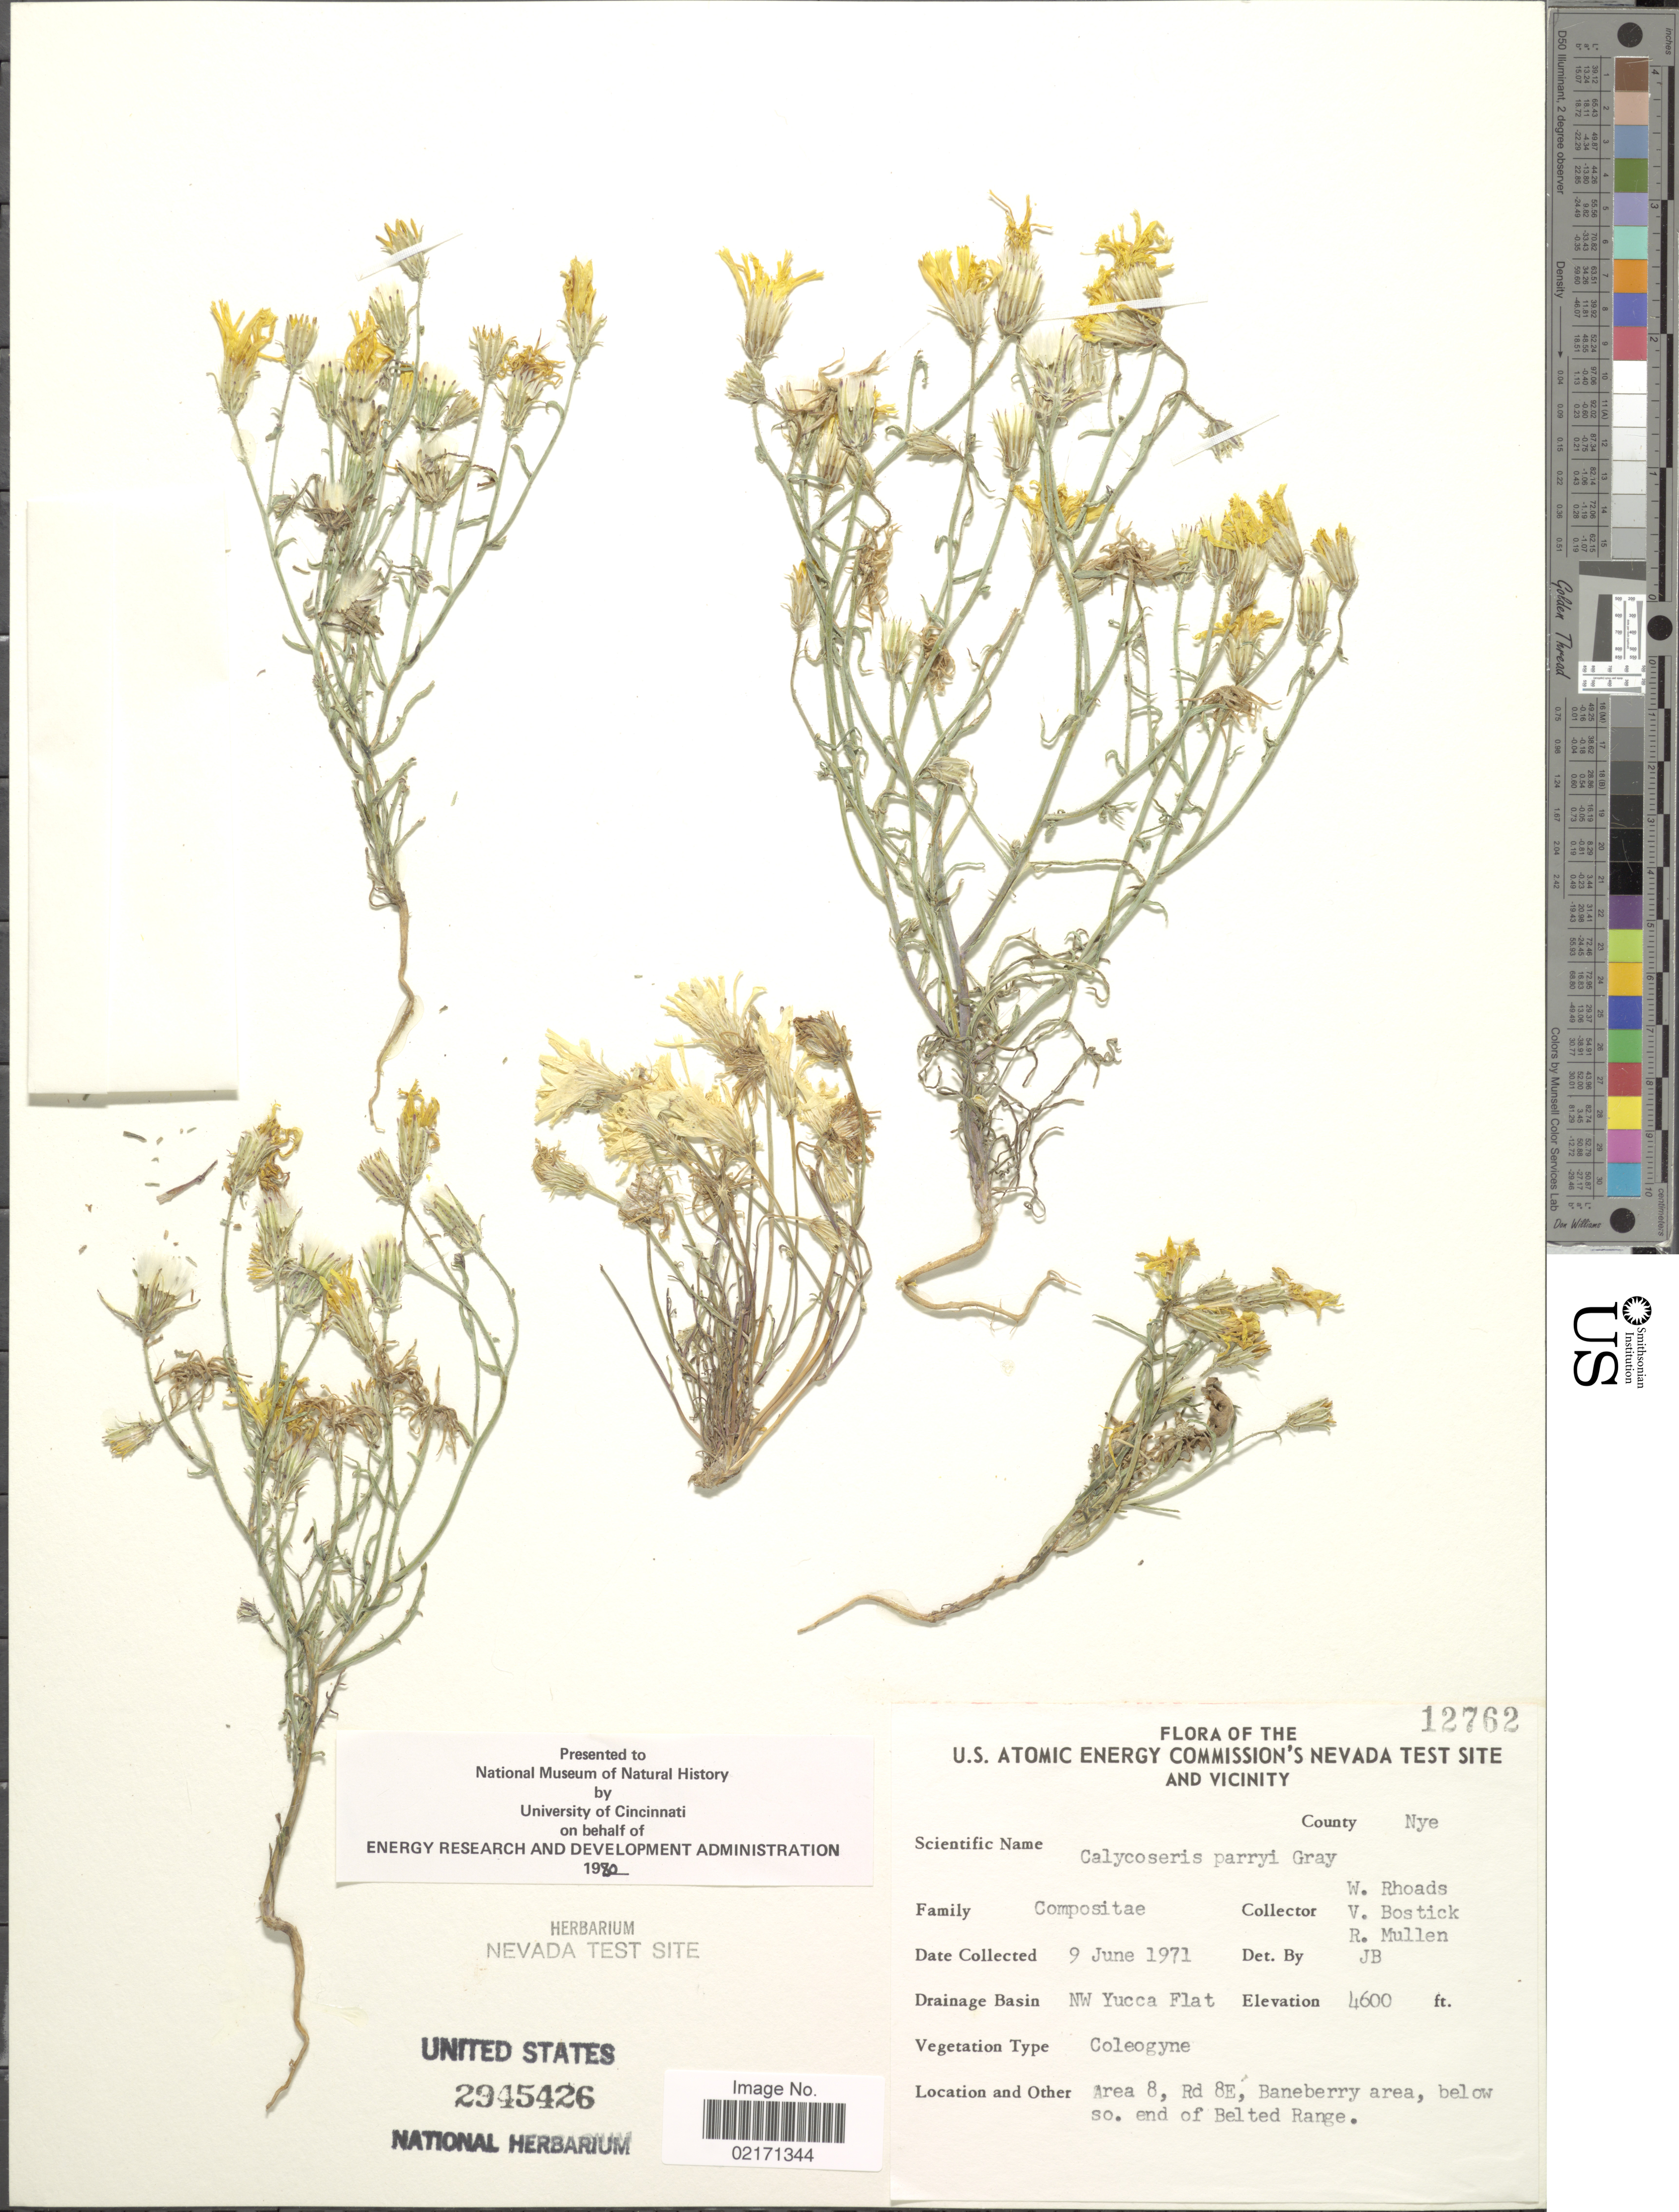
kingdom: Plantae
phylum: Tracheophyta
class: Magnoliopsida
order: Asterales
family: Asteraceae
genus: Calycoseris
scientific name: Calycoseris parryi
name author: A. Gray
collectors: J. C. Beatley, V. Bostick & R. Mullen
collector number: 12762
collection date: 1971-06-09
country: United States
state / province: Nevada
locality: U.S. Atomic Energie Commision Nevada Test Site and vicinity. NW Yucca Flat. Area 8, Rd 8E, bane berry area, below so. end of Belted Range. County Nye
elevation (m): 1402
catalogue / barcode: US 2945426